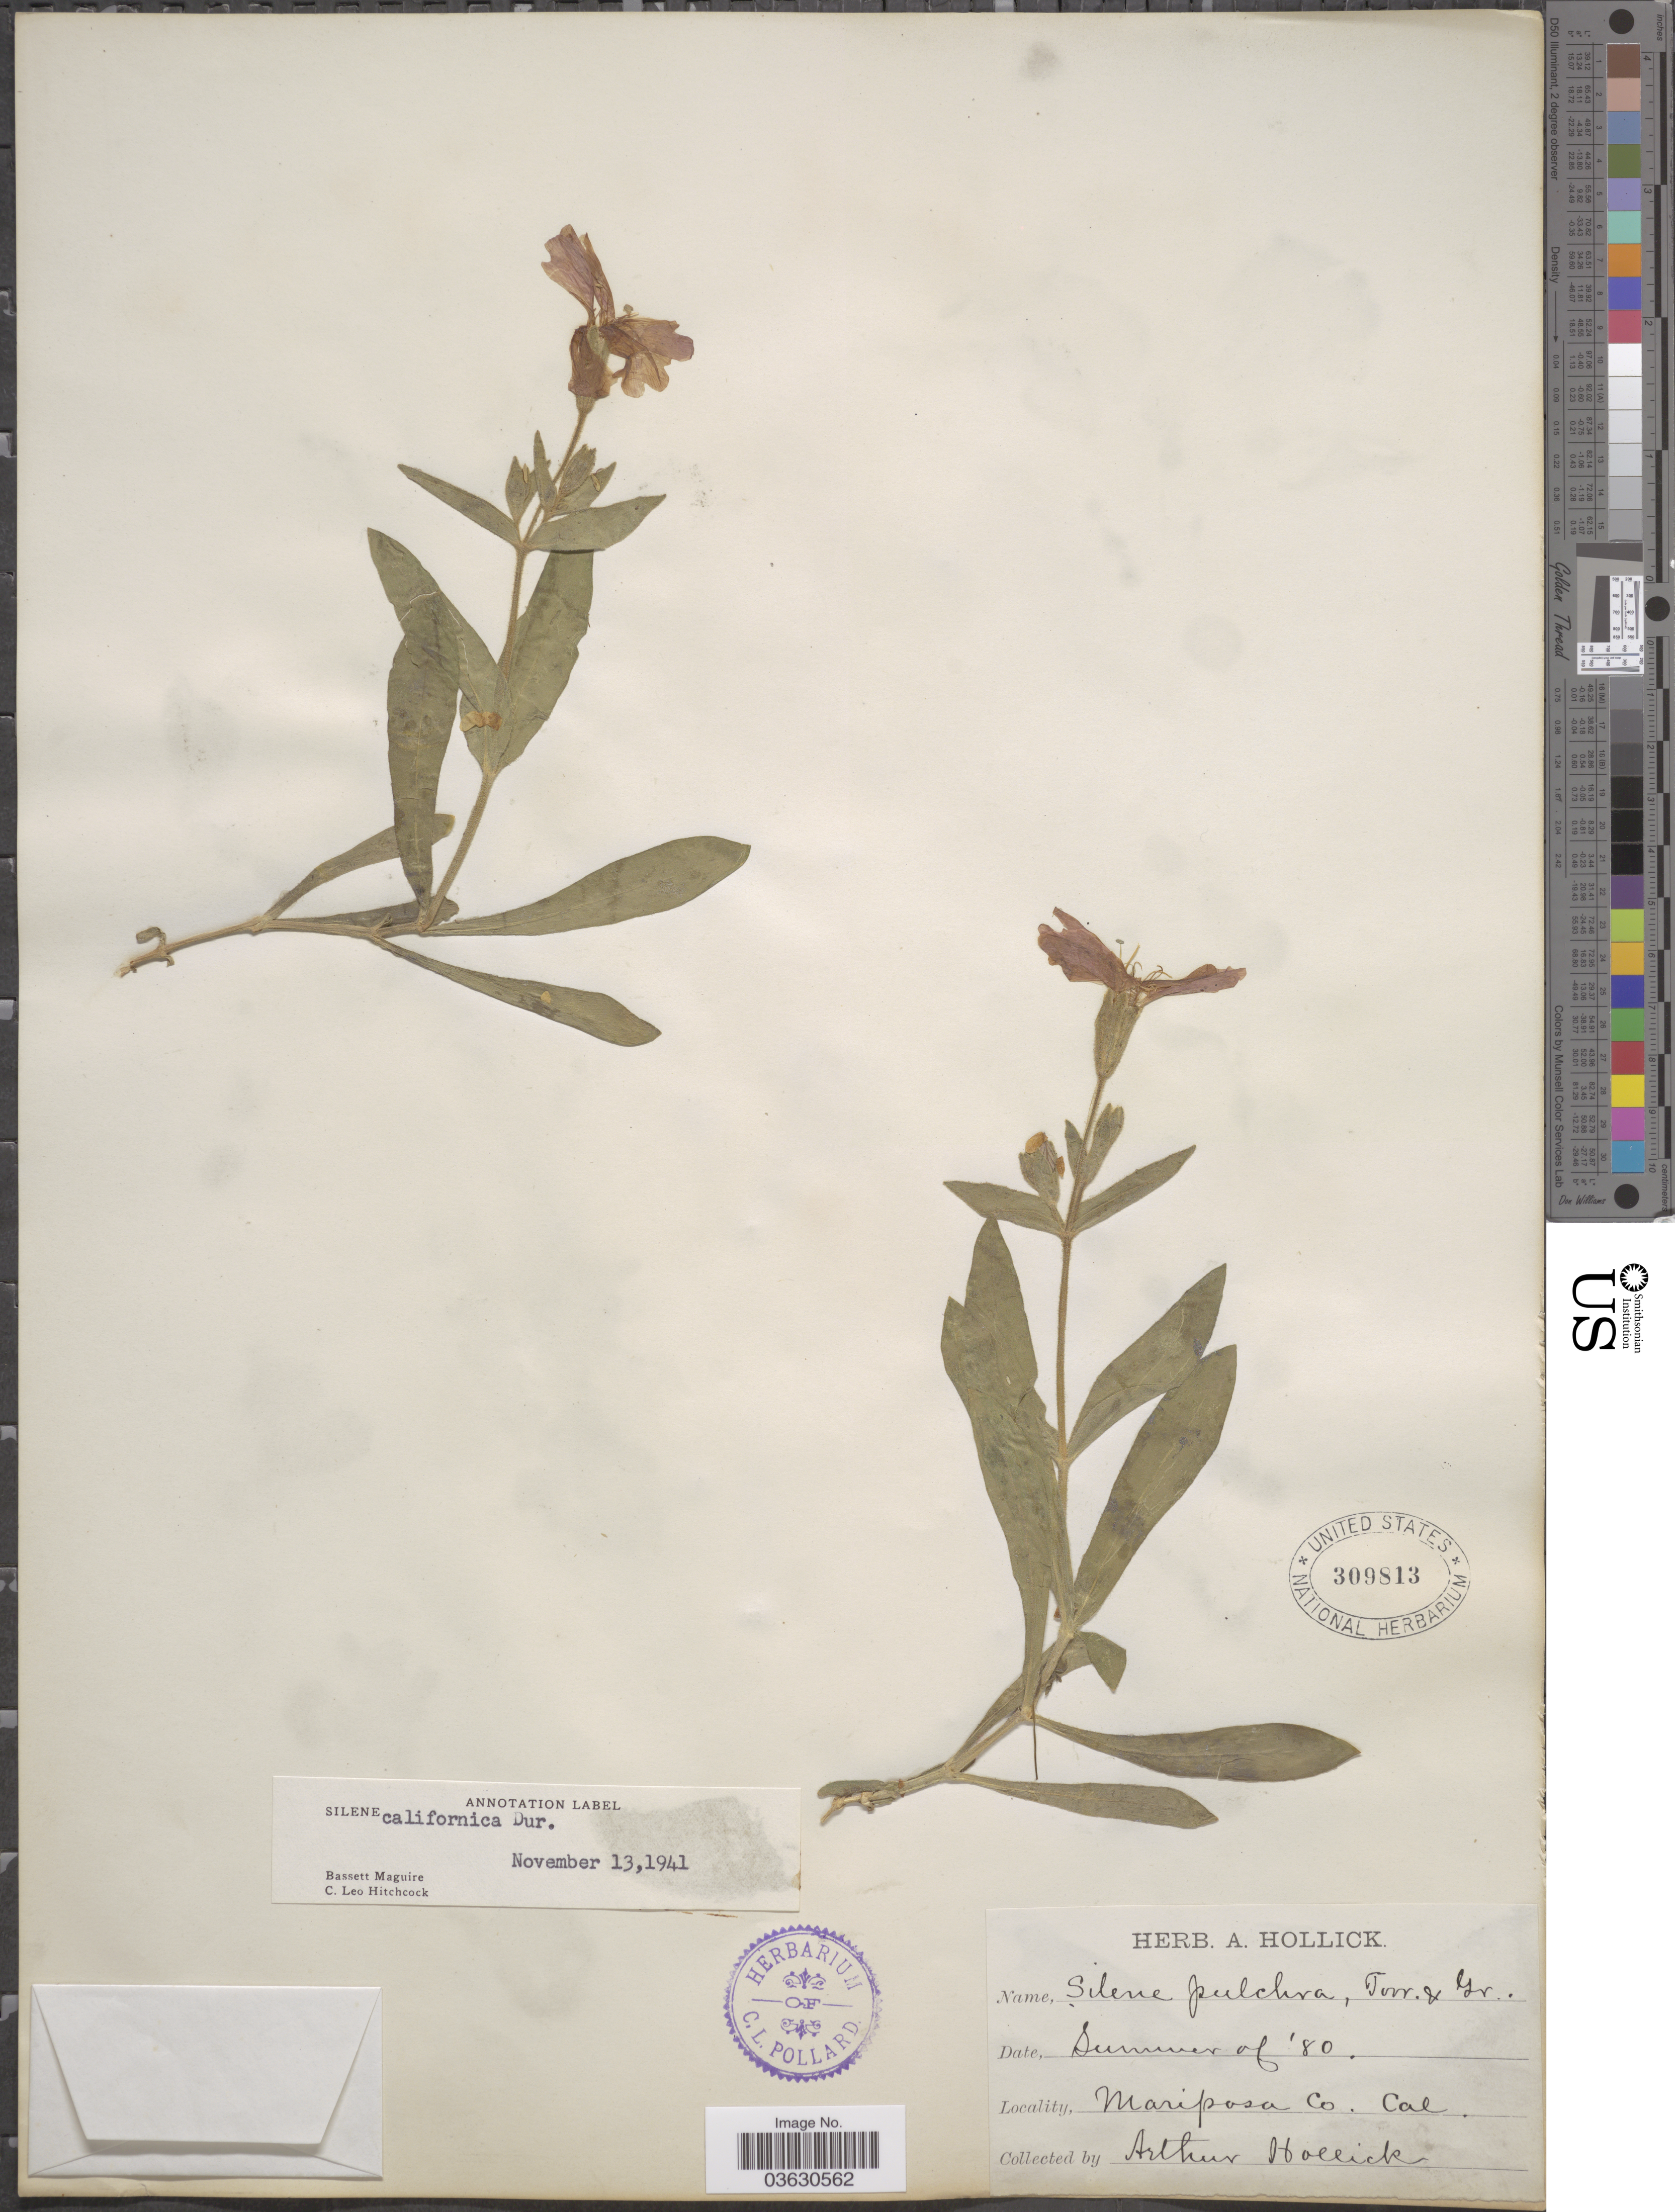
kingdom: Plantae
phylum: Tracheophyta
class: Magnoliopsida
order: Caryophyllales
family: Caryophyllaceae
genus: Silene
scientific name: Silene californica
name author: Durand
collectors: A. Hollick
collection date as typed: Summer of '80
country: United States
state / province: California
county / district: Mariposa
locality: Mariposa Co.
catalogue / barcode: US 309813